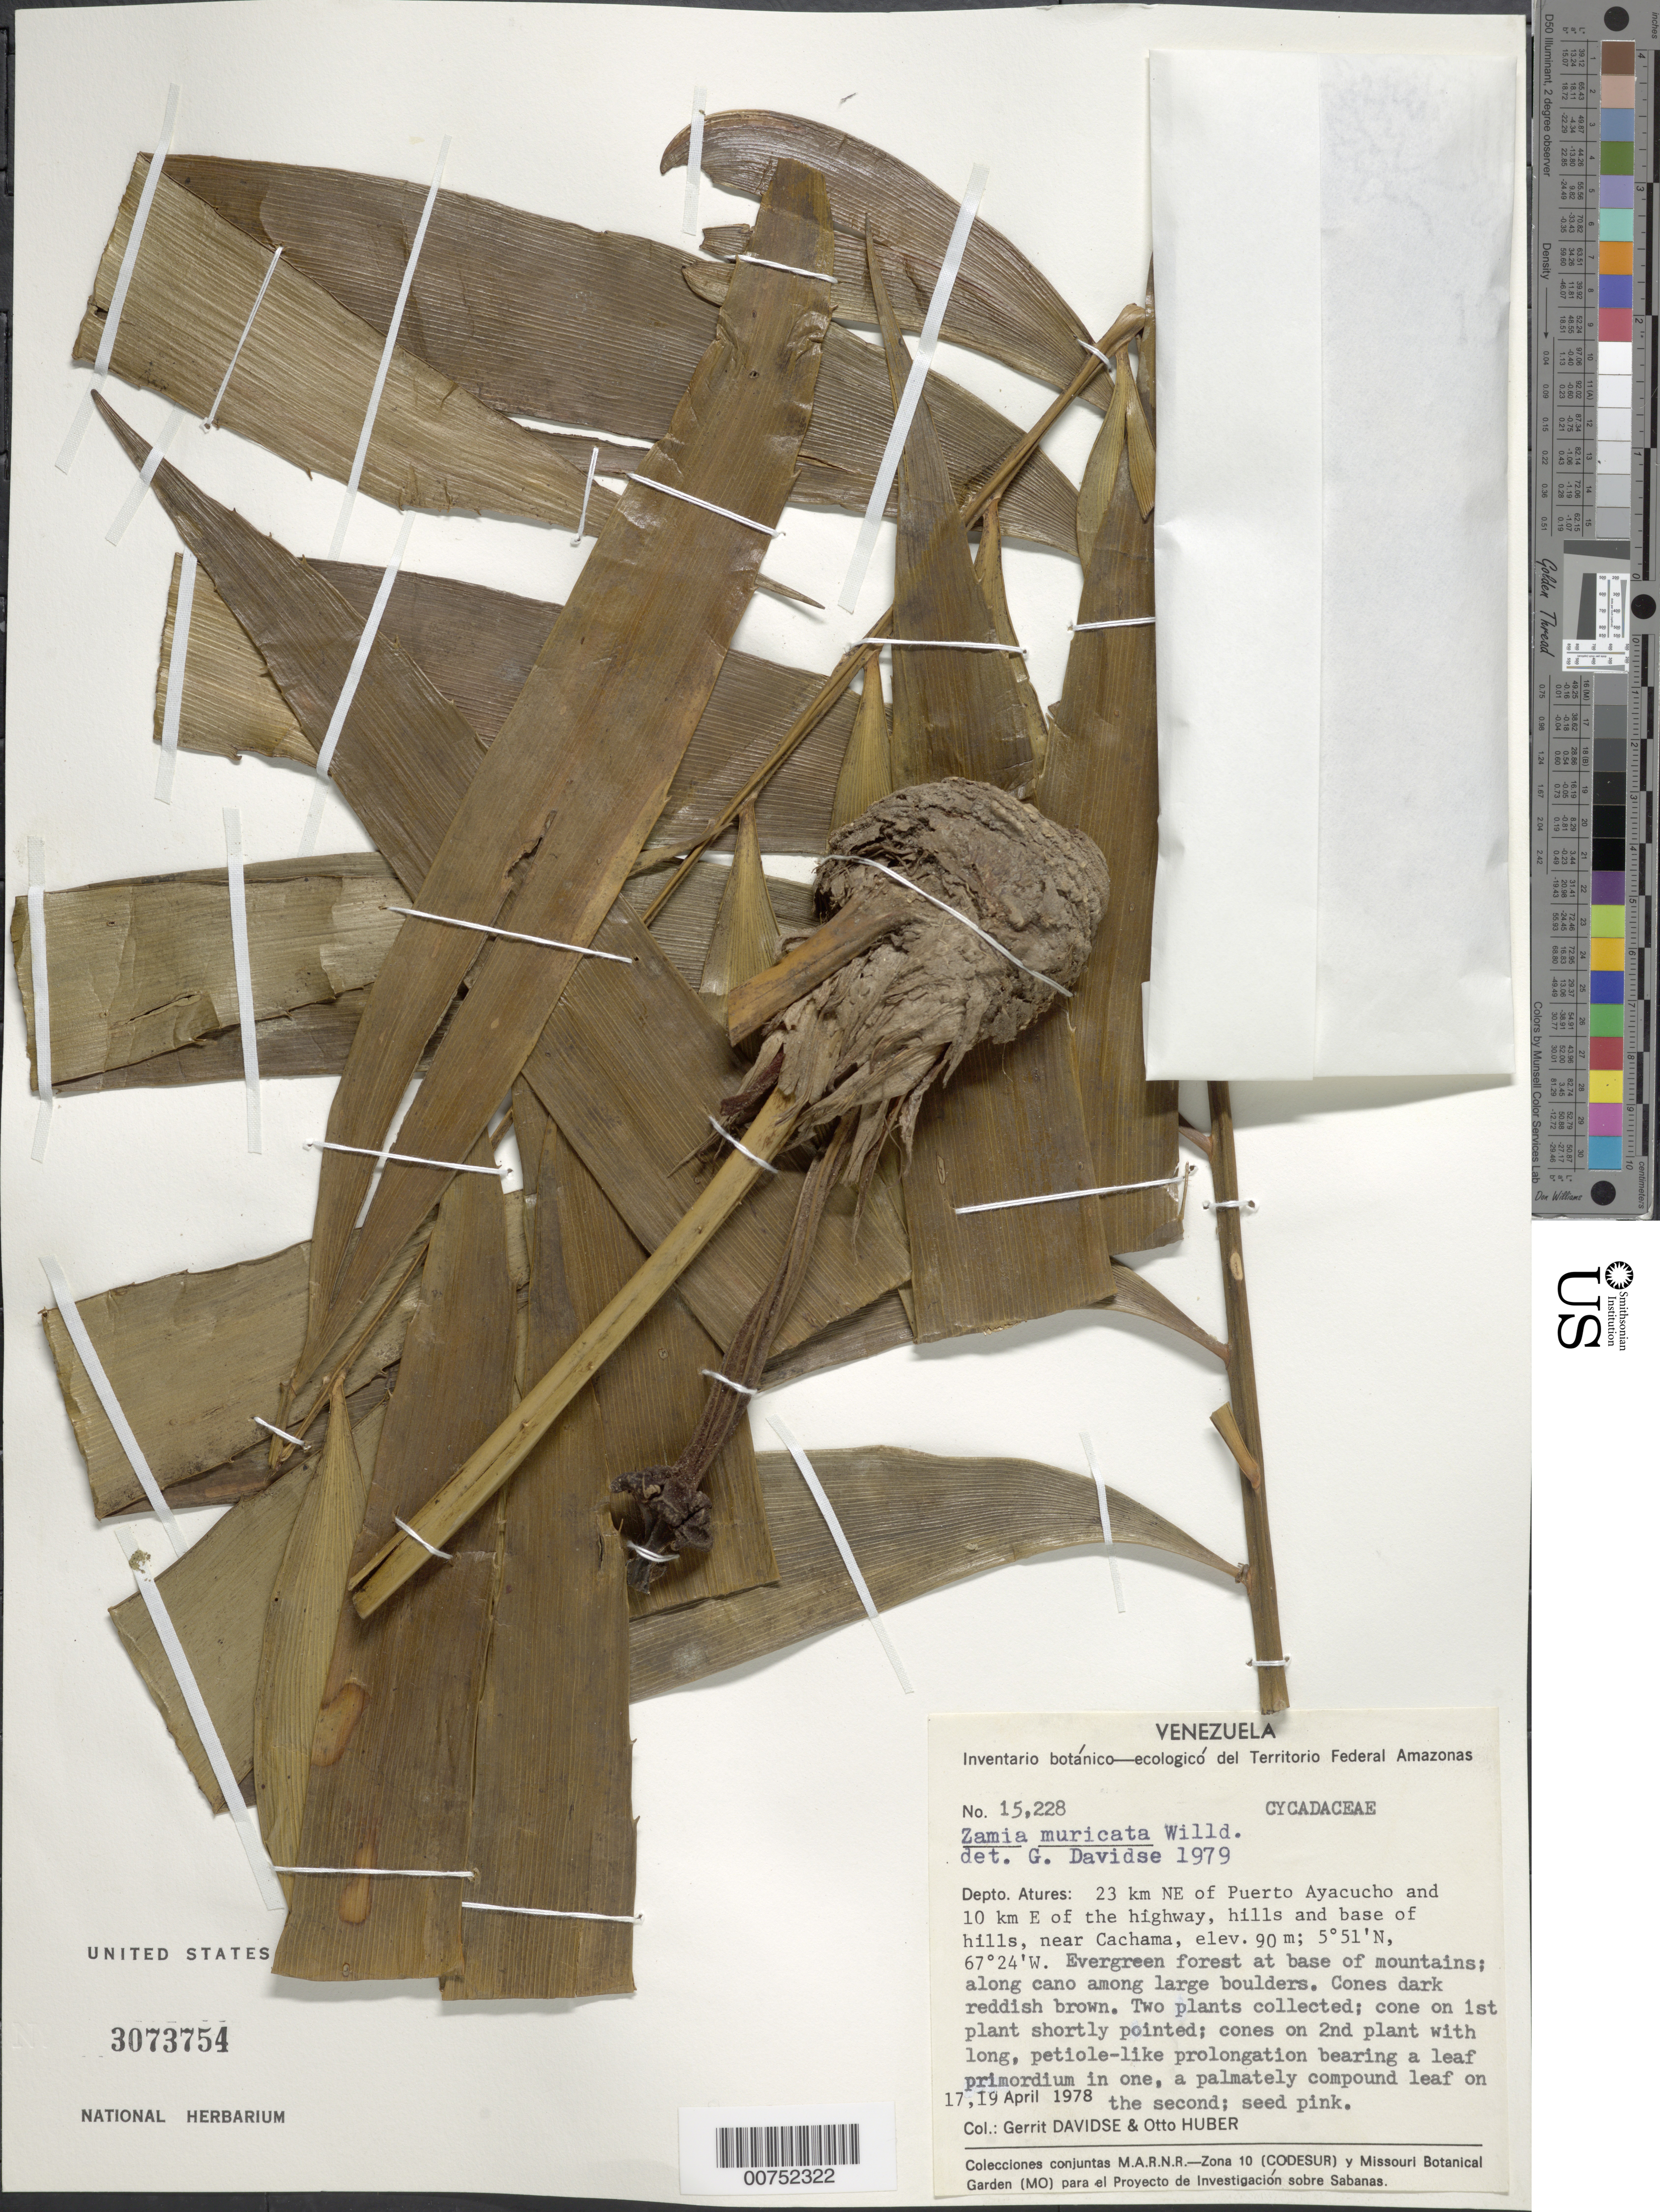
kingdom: Plantae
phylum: Tracheophyta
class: Cycadopsida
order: Cycadales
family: Zamiaceae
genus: Zamia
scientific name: Zamia muricata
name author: Willd.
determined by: Davidse, Gerrit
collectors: G. Davidse & O. Huber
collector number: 15228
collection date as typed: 17-Apr-78 and 19-Apr-78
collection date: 1978-04-17,1978-04-19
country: Venezuela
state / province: Amazonas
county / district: Atures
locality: Puerto Ayacucho, 23 km NE of, 10 km E of highway to El Burro, near Cachama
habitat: Hills and base of hills, Evergreen forest at base of mountains, along cano among large boulders;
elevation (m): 90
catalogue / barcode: US 3073754